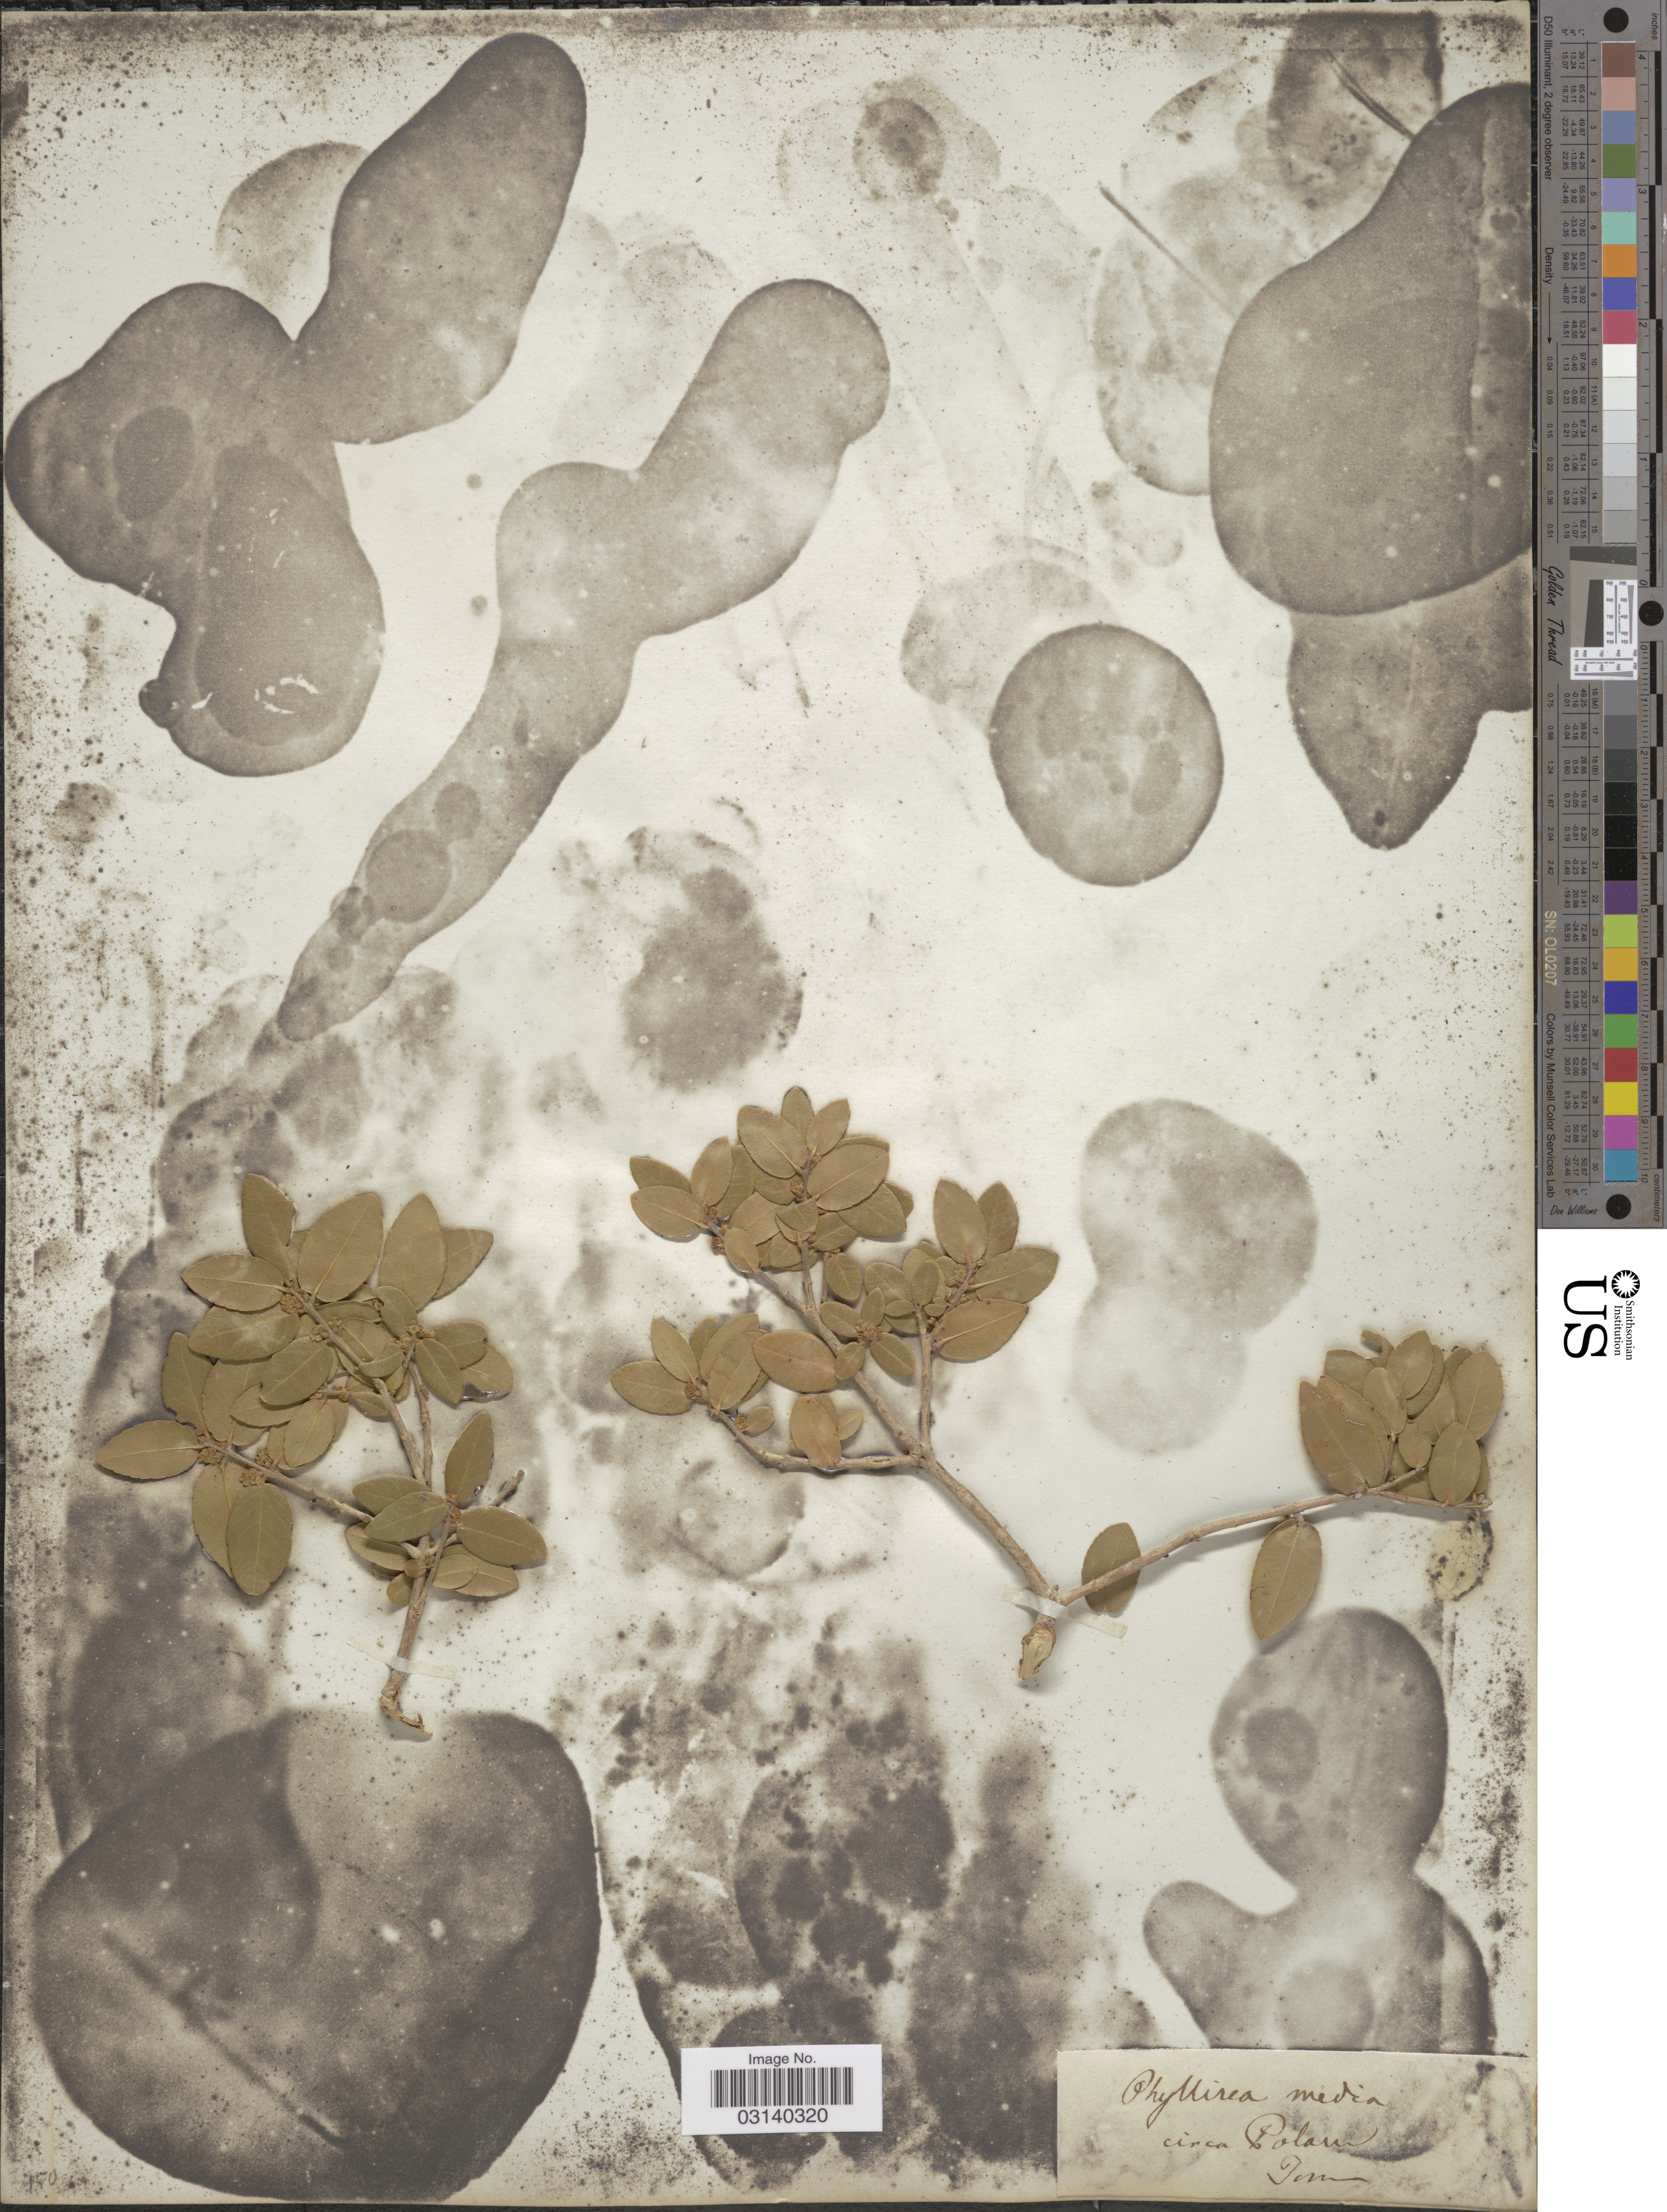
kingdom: Plantae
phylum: Tracheophyta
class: Magnoliopsida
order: Lamiales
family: Oleaceae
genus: Phillyrea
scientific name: Phillyrea media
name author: L.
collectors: Tomm.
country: Croatia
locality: Circa Polam. [Pula]